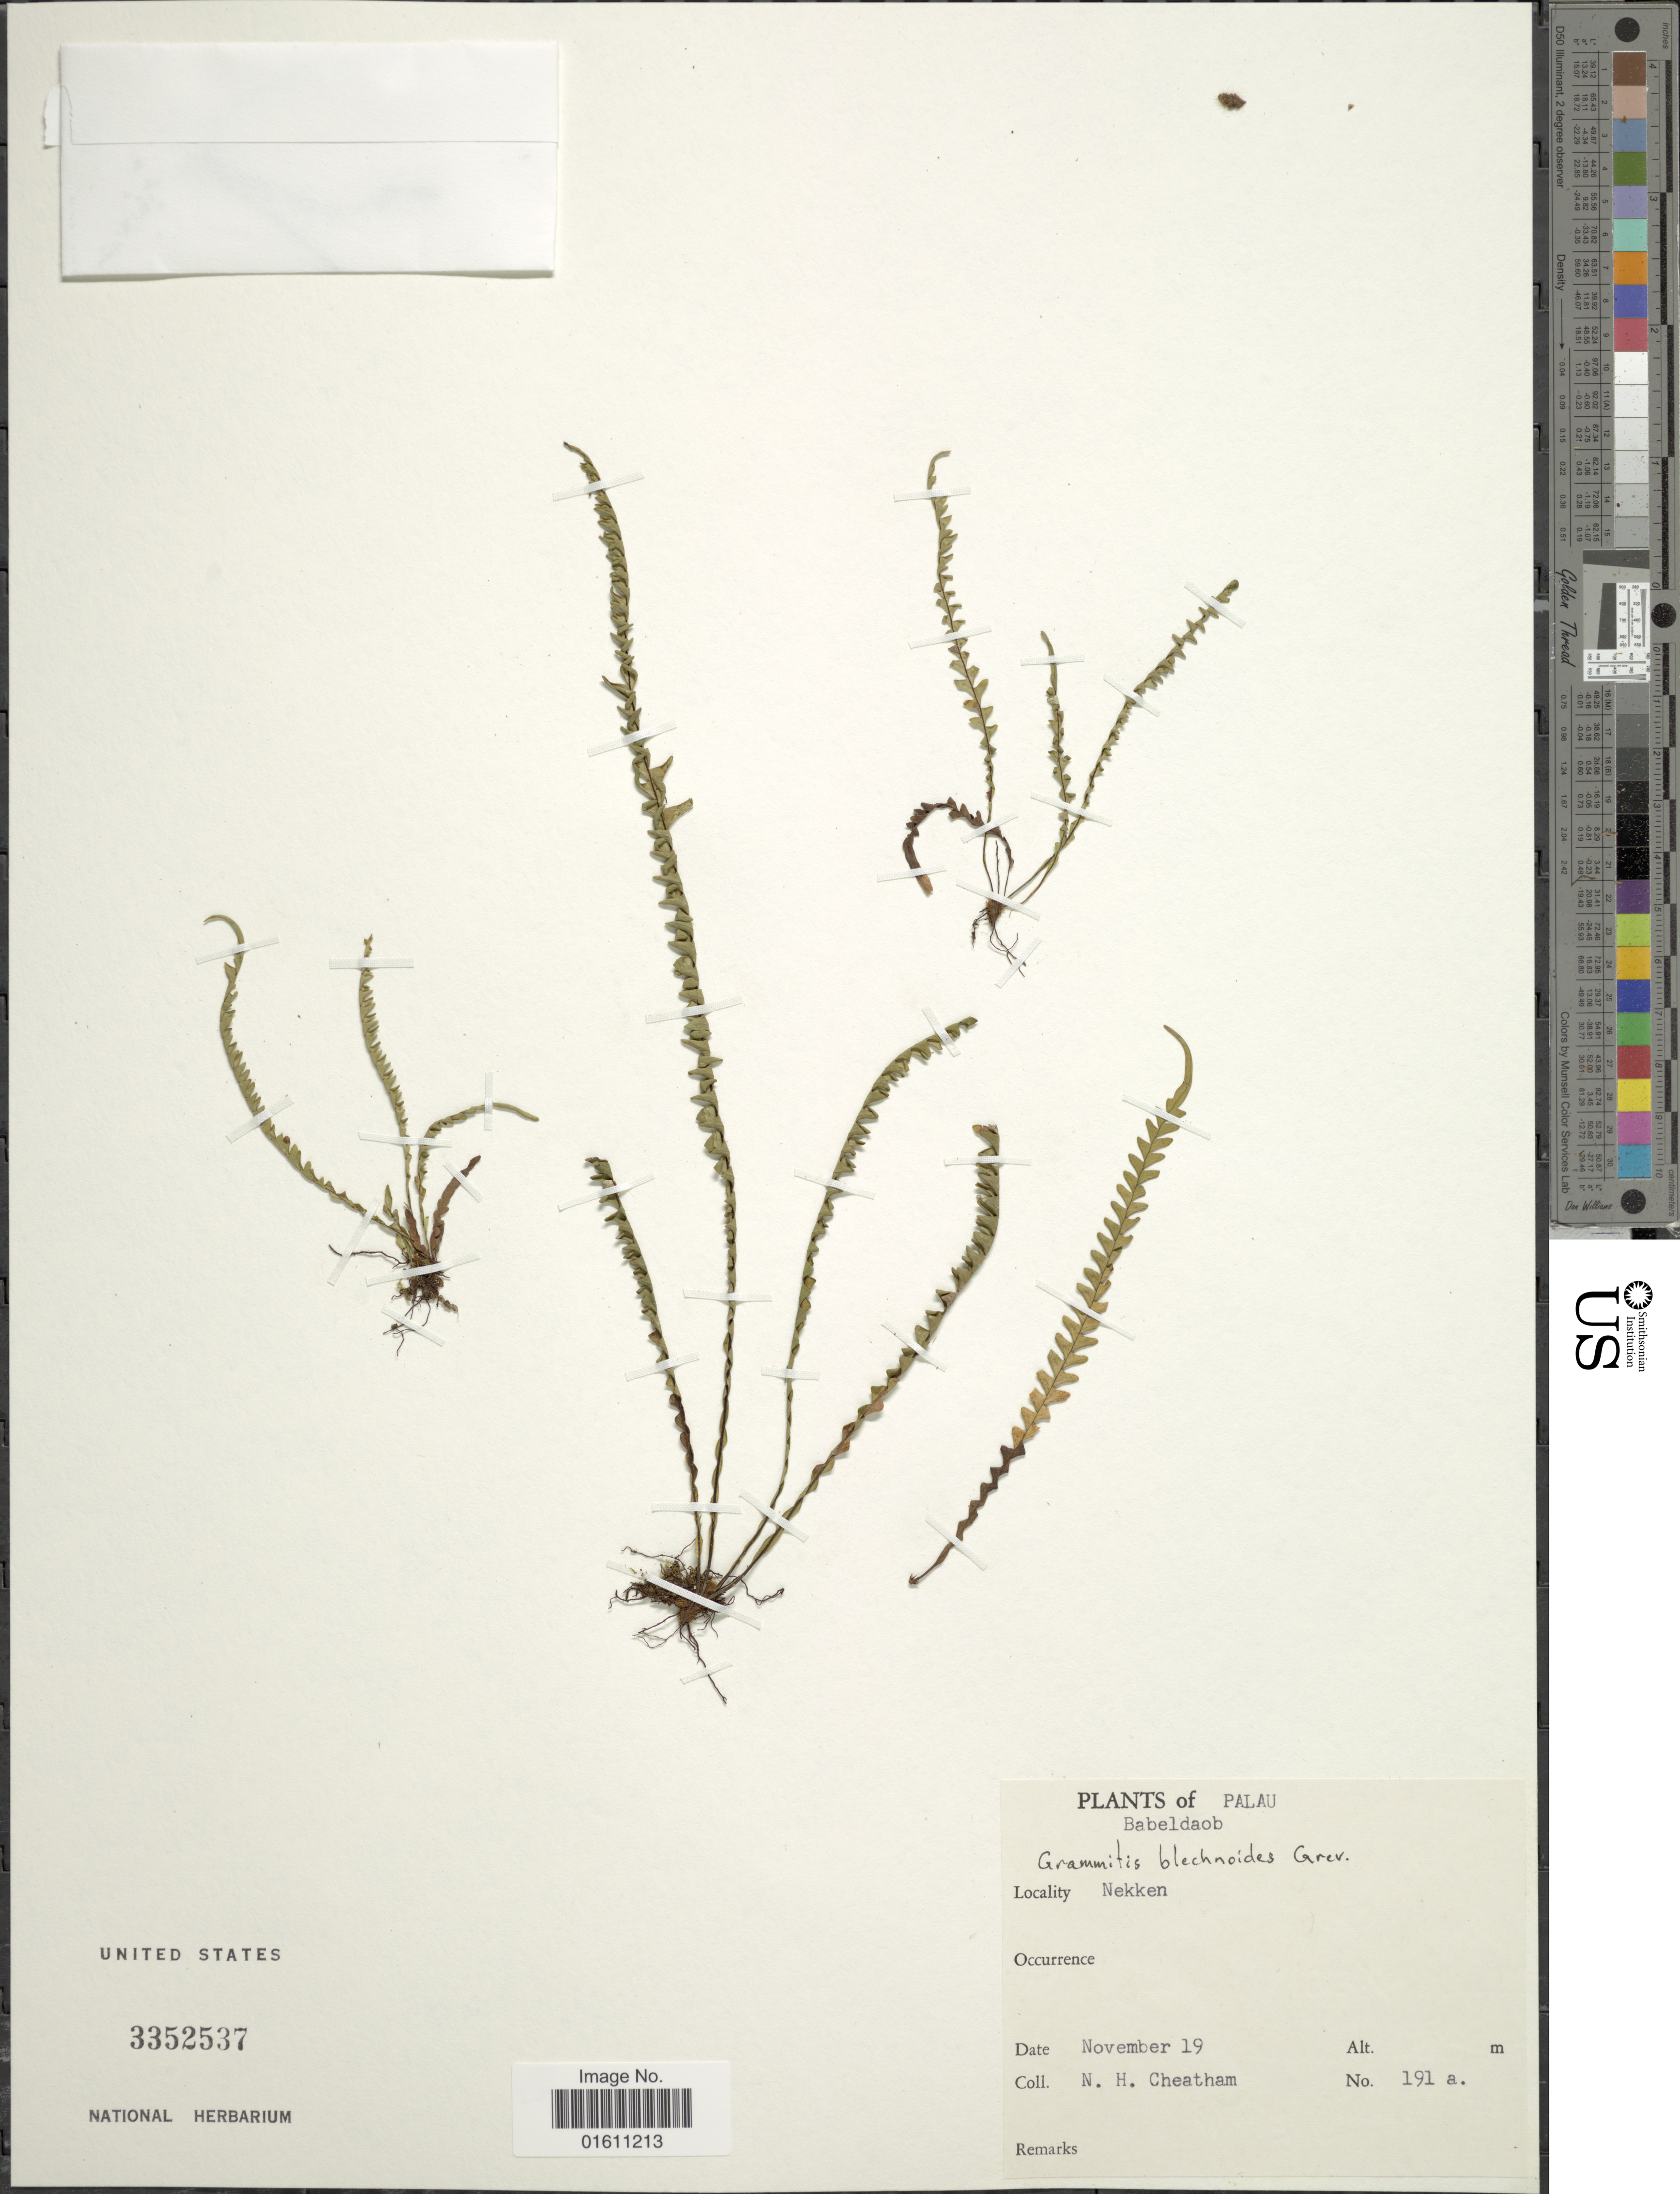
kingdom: Plantae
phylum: Tracheophyta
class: Polypodiopsida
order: Polypodiales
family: Polypodiaceae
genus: Ctenopterella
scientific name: Ctenopterella blechnoides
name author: (Grev.) Parris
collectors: N. H. Cheatham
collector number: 191a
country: Palau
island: Babeldaob [Babelthuap]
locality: Palau, Babeldaob, Nekken.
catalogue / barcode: US 3352537